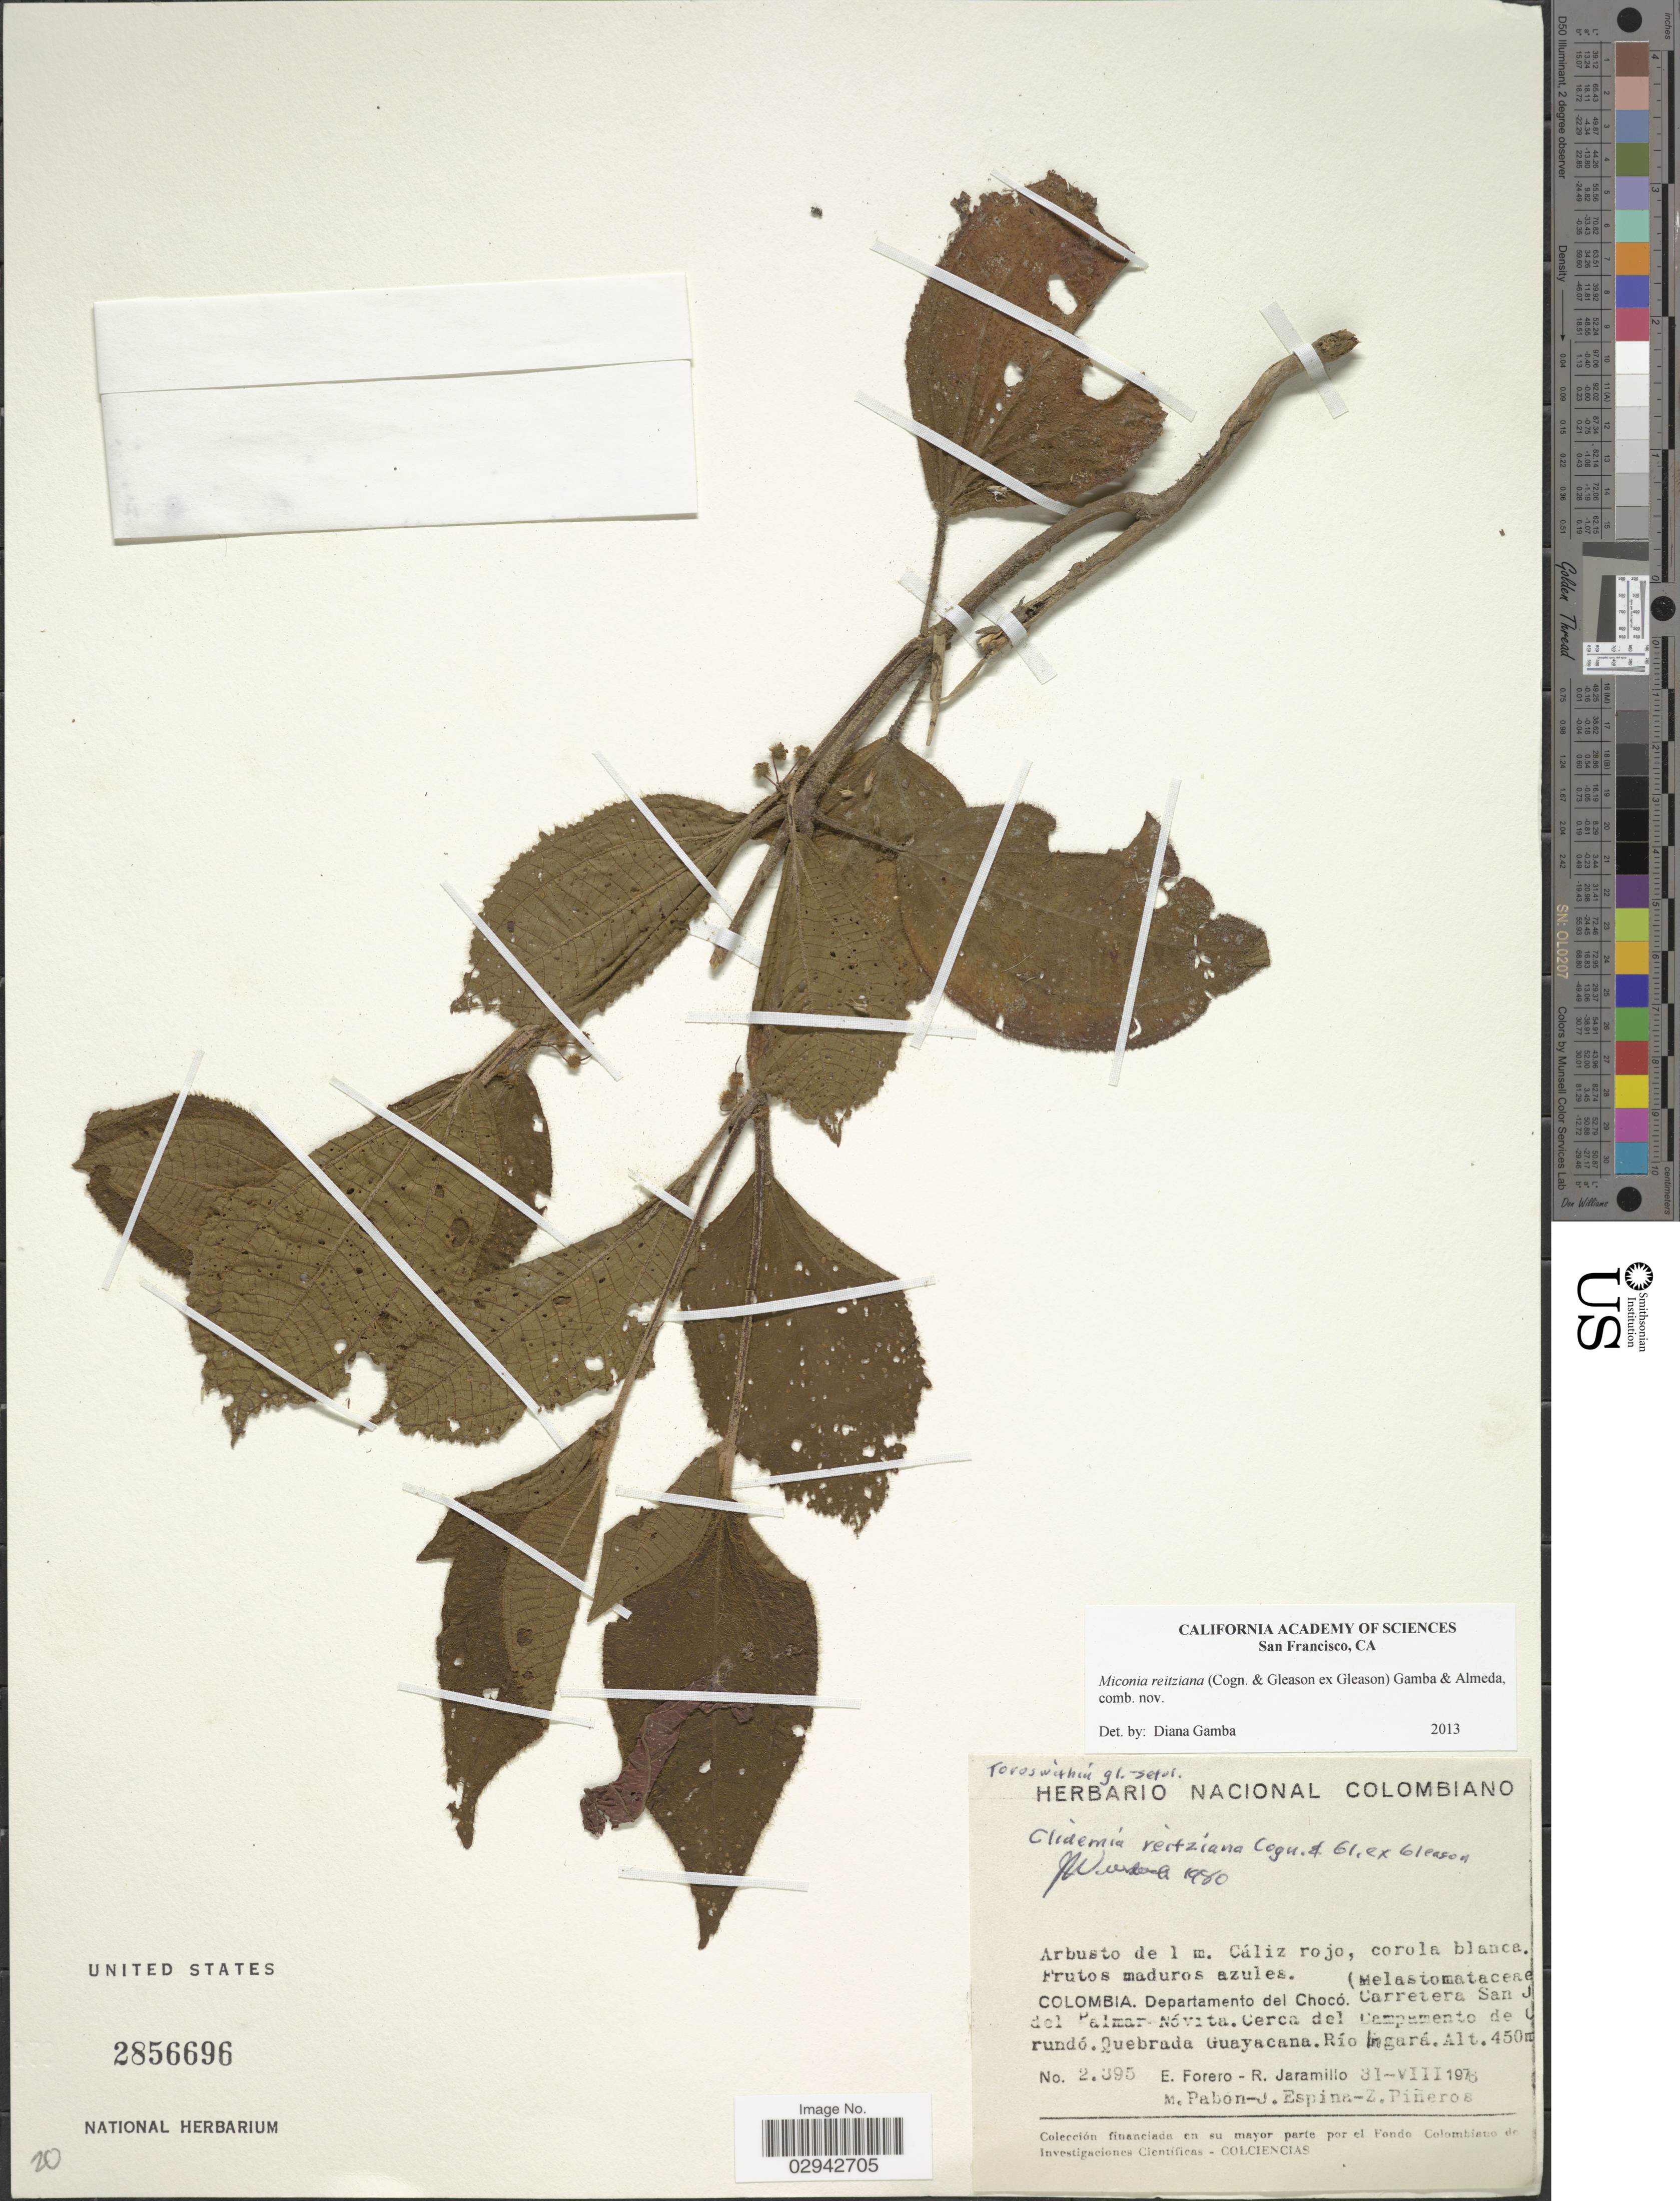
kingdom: Plantae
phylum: Tracheophyta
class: Magnoliopsida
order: Myrtales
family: Melastomataceae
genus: Miconia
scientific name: Miconia reitziana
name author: (Cogn. & Gleason) Gamba & Almeda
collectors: E. Forero, R. Jaramillo, M. Pabon, J. Espina & Z. Piñeros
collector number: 2395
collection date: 1976-08-31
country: Colombia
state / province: Chocó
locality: Departamento del Chocó, Carretera San Jose del Palmar-Novita, Cerca del Campamento de Curundó, Quebrada Guayacana, Río Imgará.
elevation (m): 450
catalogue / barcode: US 2856696